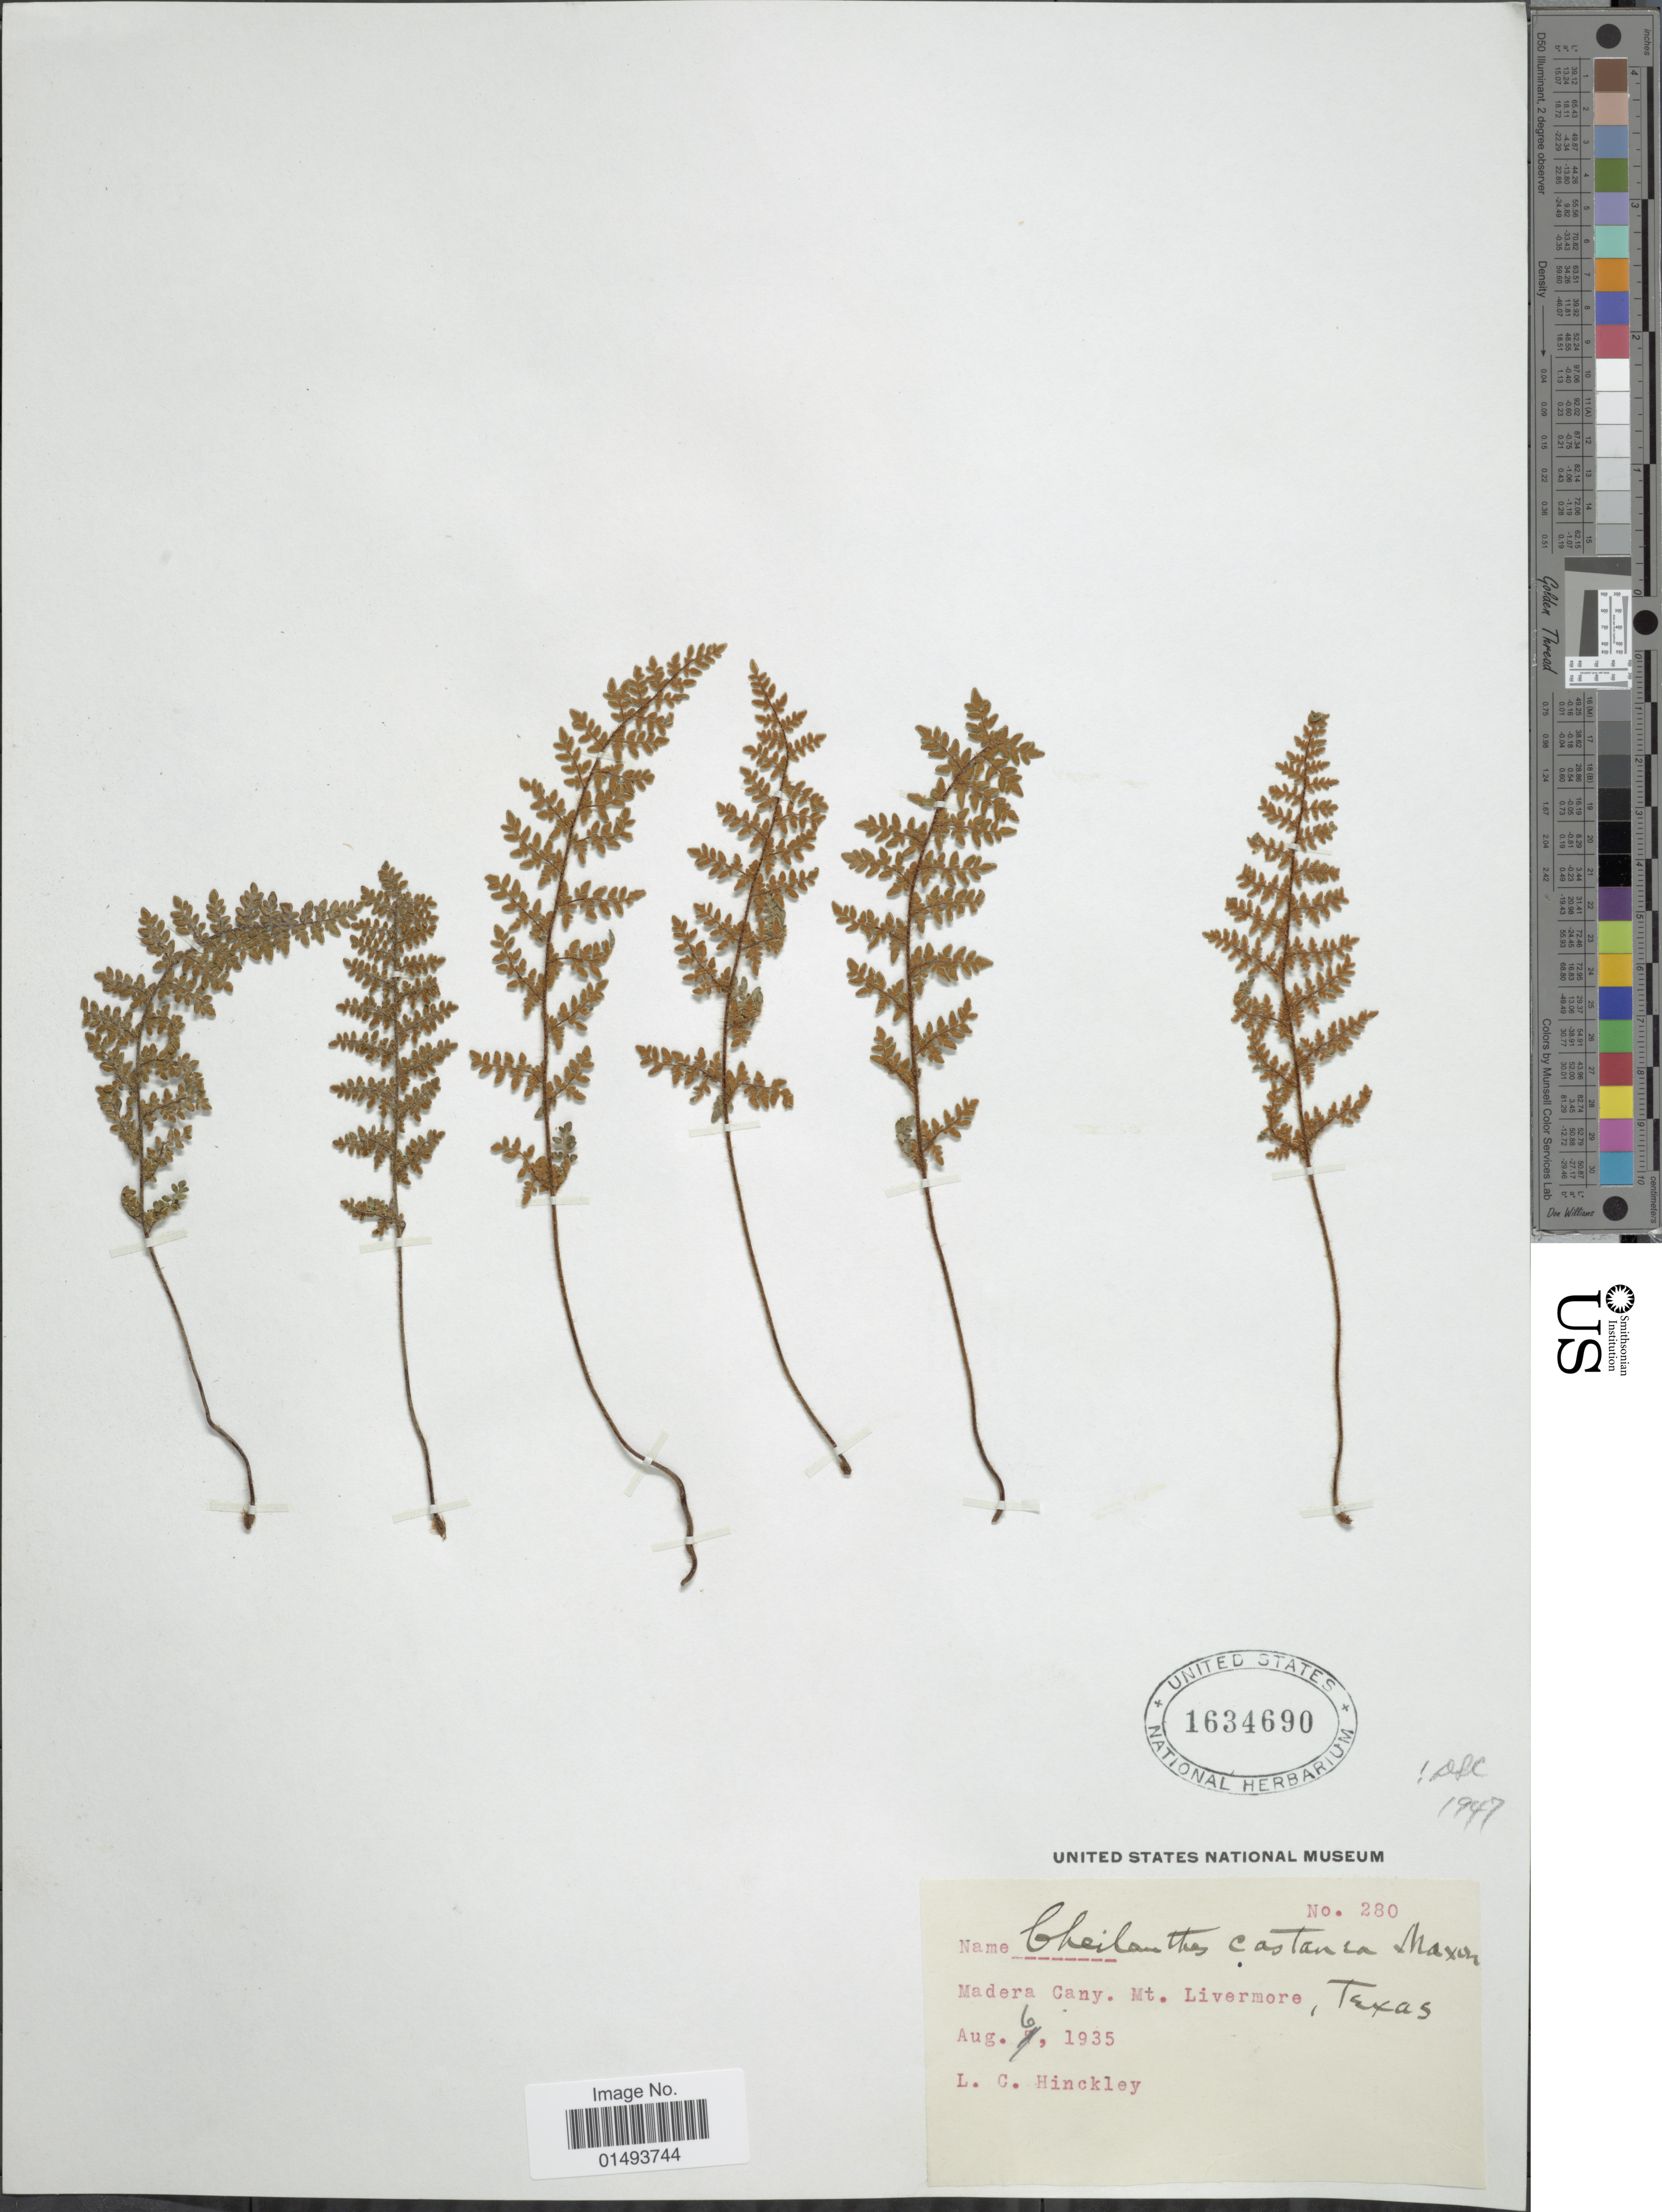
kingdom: Plantae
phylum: Tracheophyta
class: Polypodiopsida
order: Polypodiales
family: Pteridaceae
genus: Myriopteris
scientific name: Myriopteris rufa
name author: Fée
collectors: L. Hinckley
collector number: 280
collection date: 1935-08-06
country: United States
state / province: Texas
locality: Madera Cany. Mt. Livermore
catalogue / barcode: US 1634690